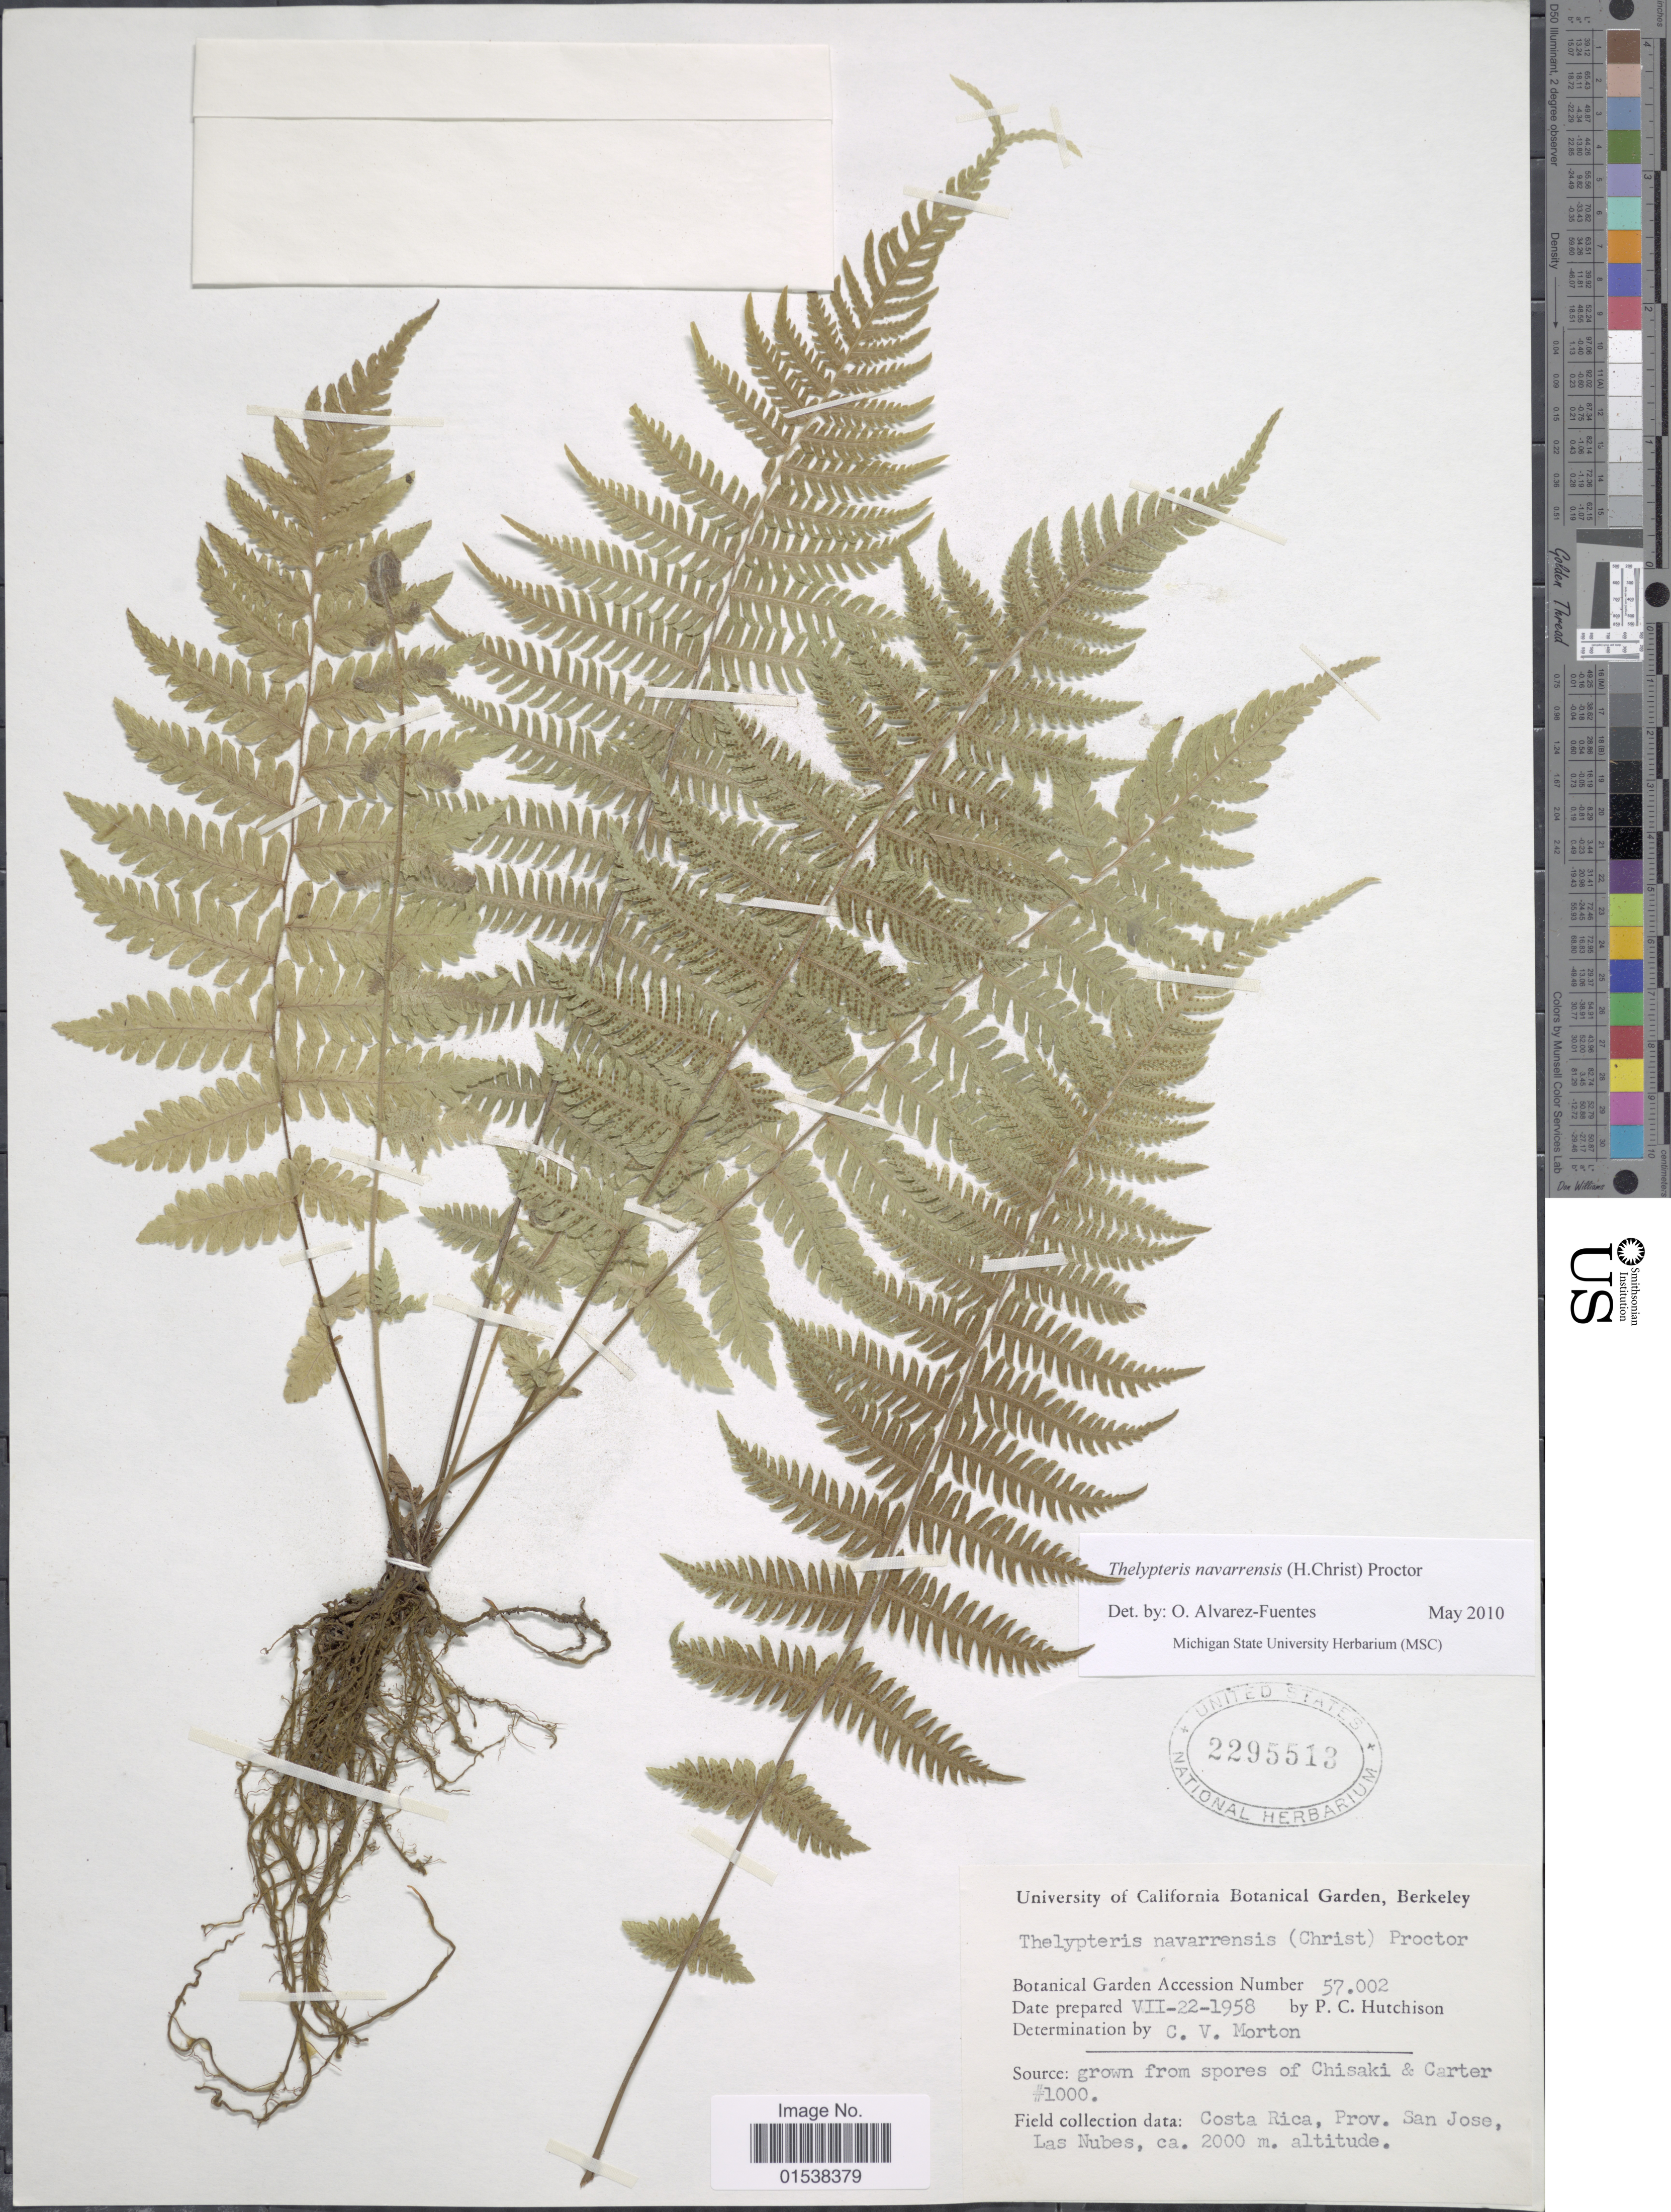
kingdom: Plantae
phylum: Tracheophyta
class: Polypodiopsida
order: Polypodiales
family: Thelypteridaceae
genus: Amauropelta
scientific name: Amauropelta navarrensis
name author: (C. Chr.) Pic. Serm.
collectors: P. C. Hutchison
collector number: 57002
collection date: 1958-07-22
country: United States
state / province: California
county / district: Alameda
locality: University of California Botanical Garden, Berkeley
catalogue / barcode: US 2295513